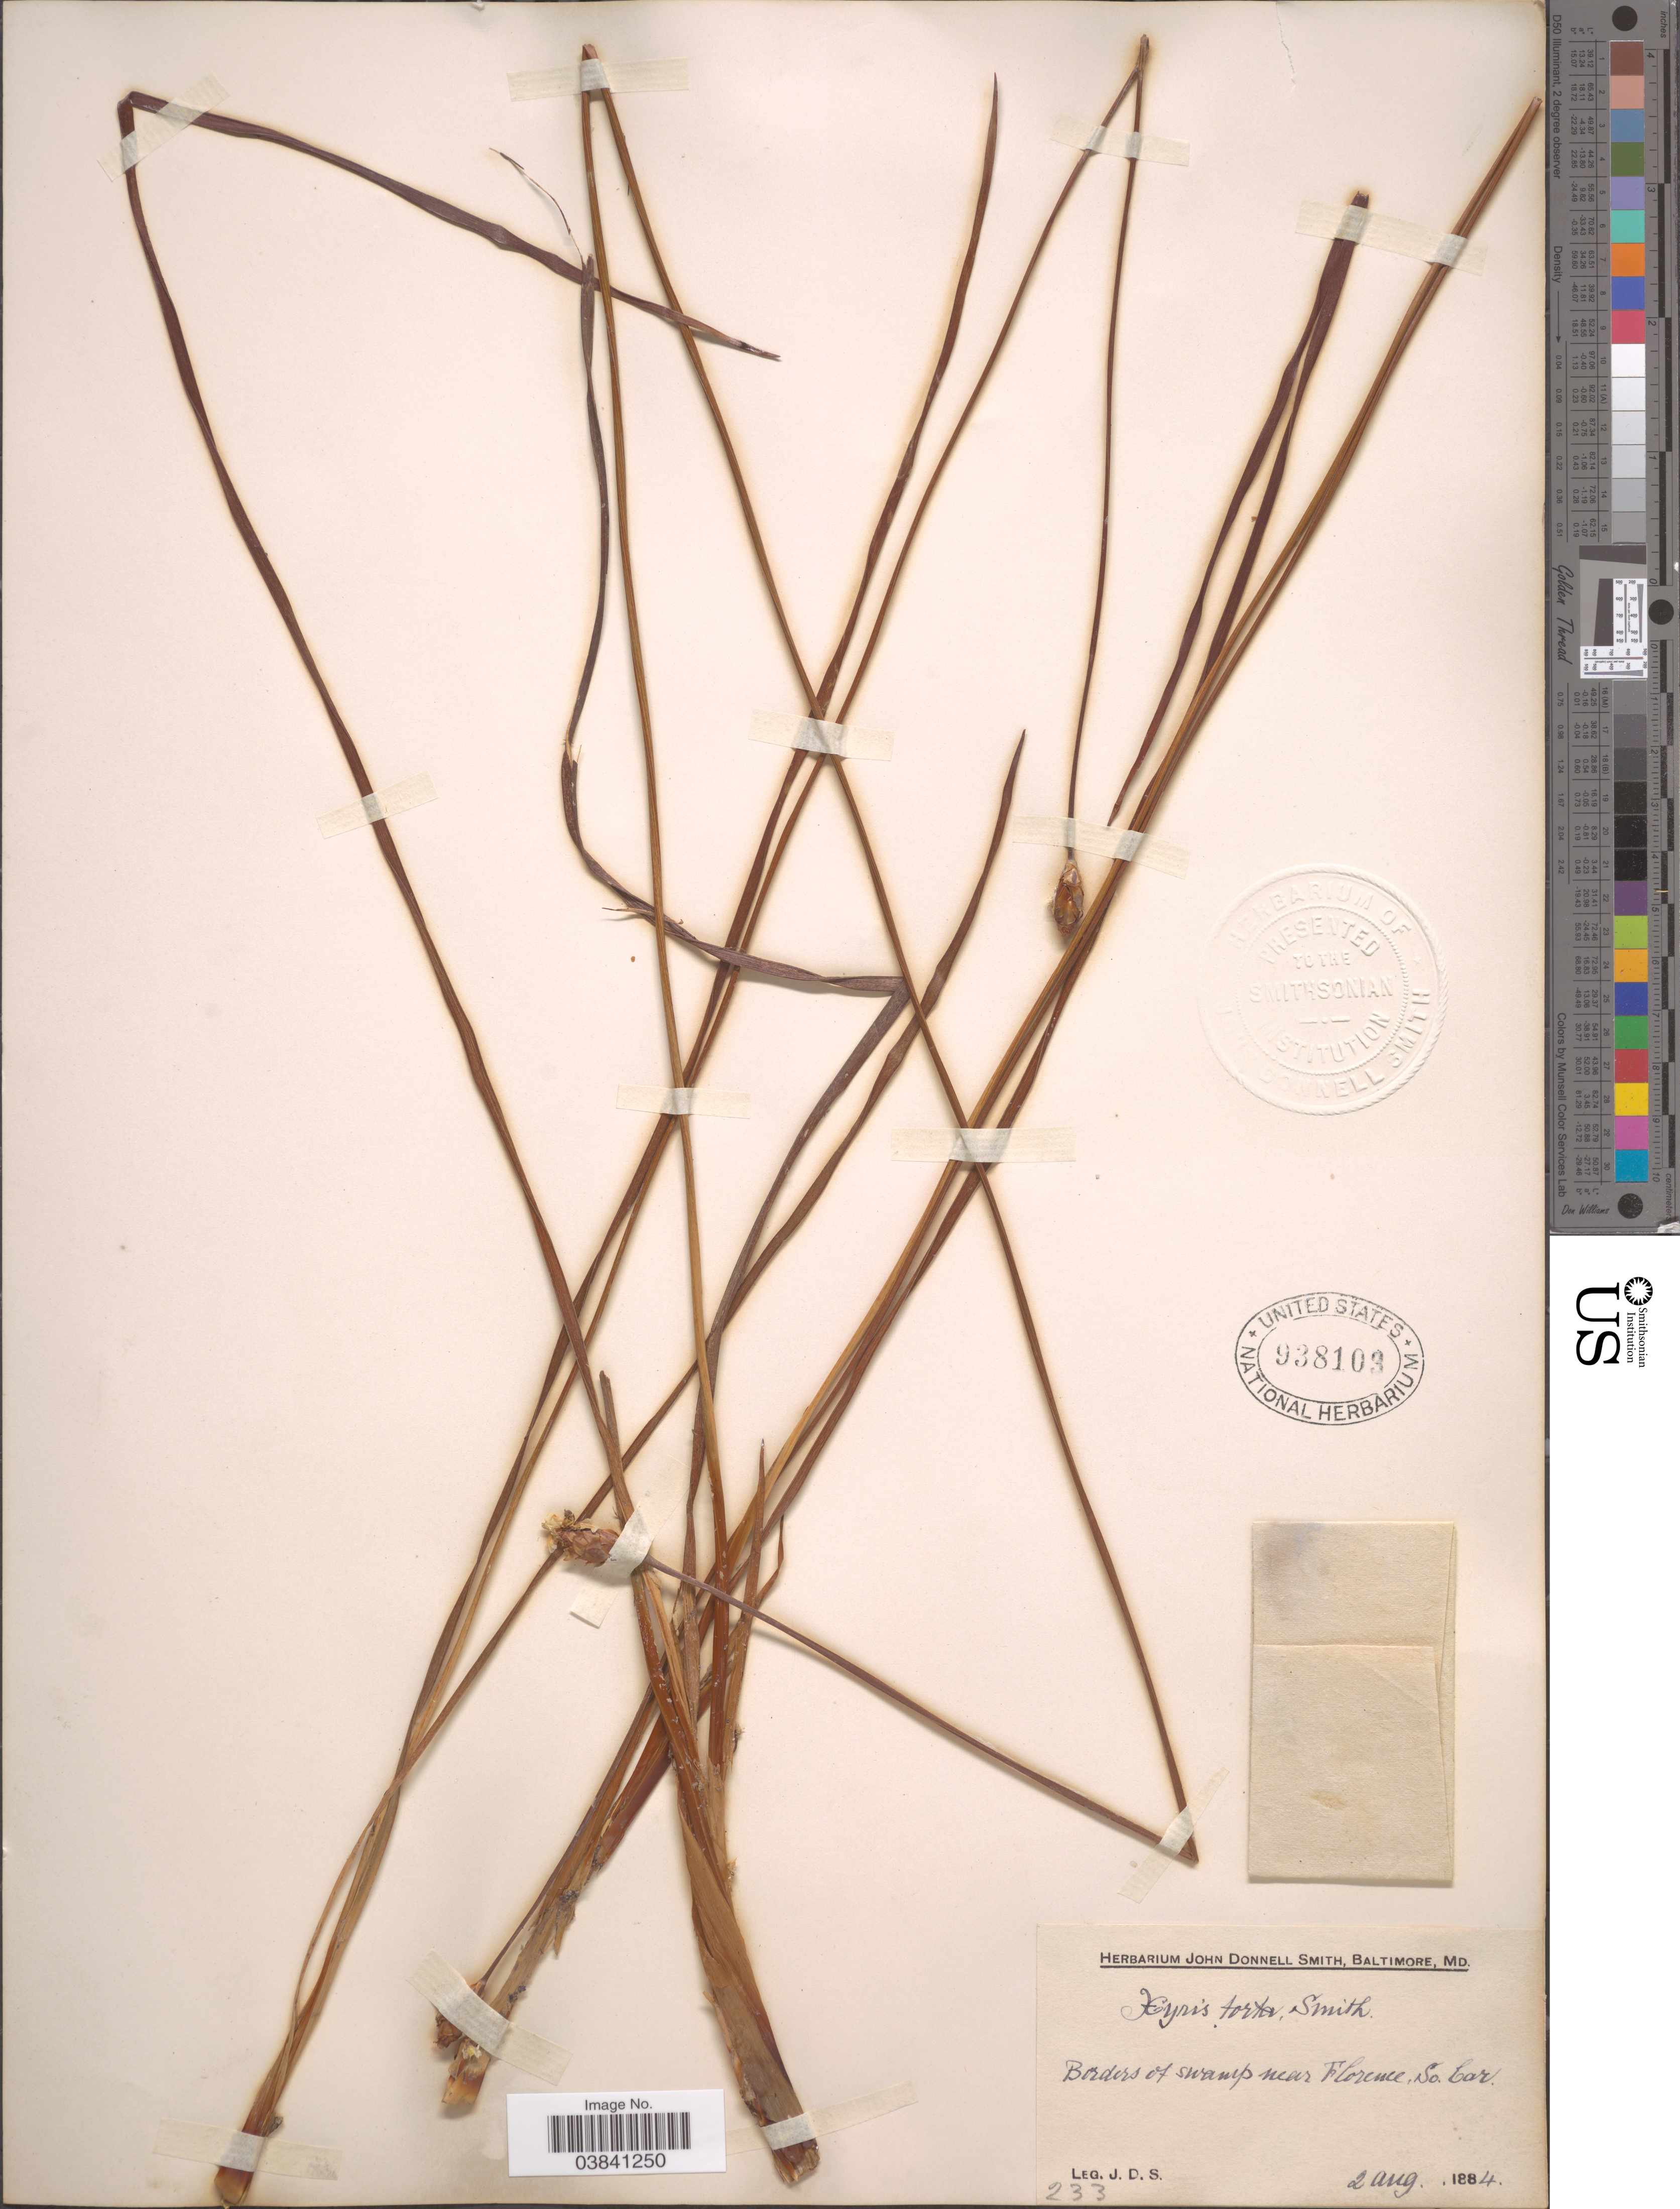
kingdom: Plantae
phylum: Tracheophyta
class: Liliopsida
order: Poales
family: Xyridaceae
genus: Xyris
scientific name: Xyris caroliniana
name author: Walter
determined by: Strong, Mark T., (BOT), Smithsonian Institution - National Museum of Natural History (UNITED STATES)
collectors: J. Donnell Smith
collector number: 233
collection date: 1884-08-02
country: United States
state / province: South Carolina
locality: Borders of swamp near Florence.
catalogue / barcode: US 938103